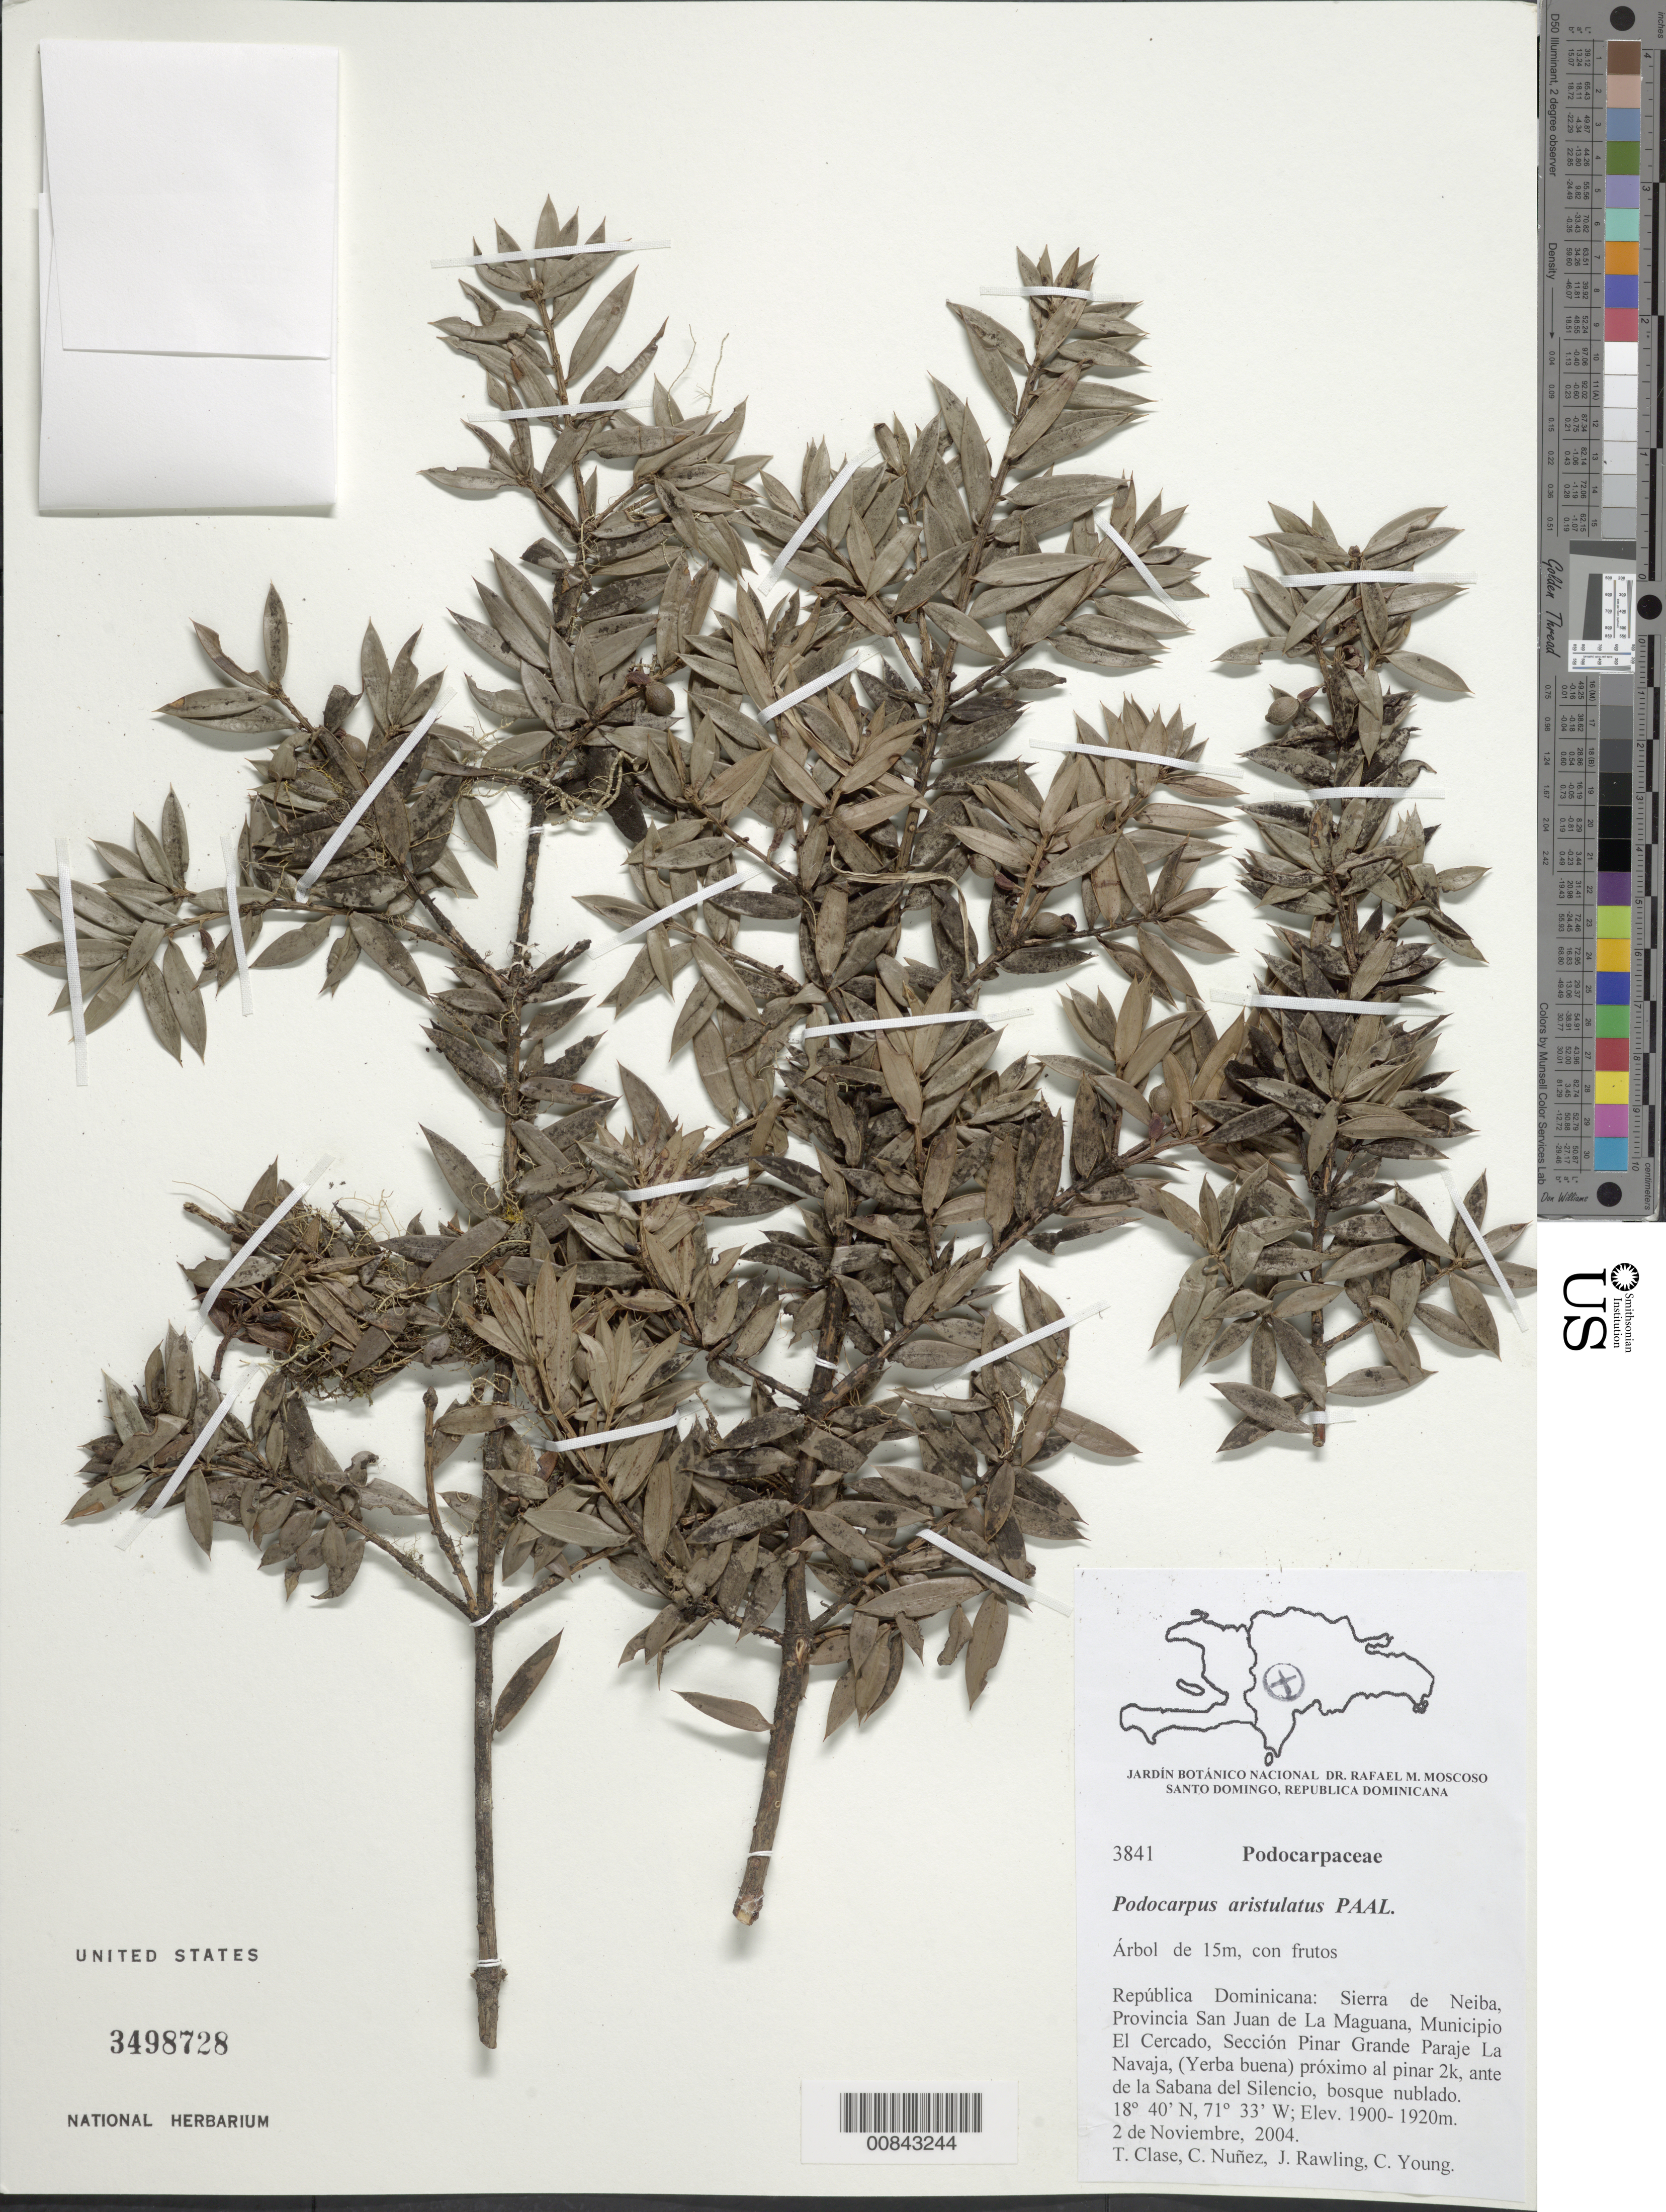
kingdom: Plantae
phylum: Tracheophyta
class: Pinopsida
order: Pinales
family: Podocarpaceae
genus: Podocarpus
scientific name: Podocarpus aristulatus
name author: Parl.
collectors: T. Clase, C. Nunez, J. Rawling & C. Young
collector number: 3841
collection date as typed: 02 Nov 2004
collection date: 2004-11-02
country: Dominican Republic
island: Hispaniola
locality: Sierra de Neiba, Prov. San Juan de La Maguana, Mun. El Cercado, Sección Pinar Grande Paraje La Navaja (Yerba buena), próximo al pinar 2k, ante de la Sabana del Silencio.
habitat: Bosque nublado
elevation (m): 1900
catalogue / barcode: US 3498728